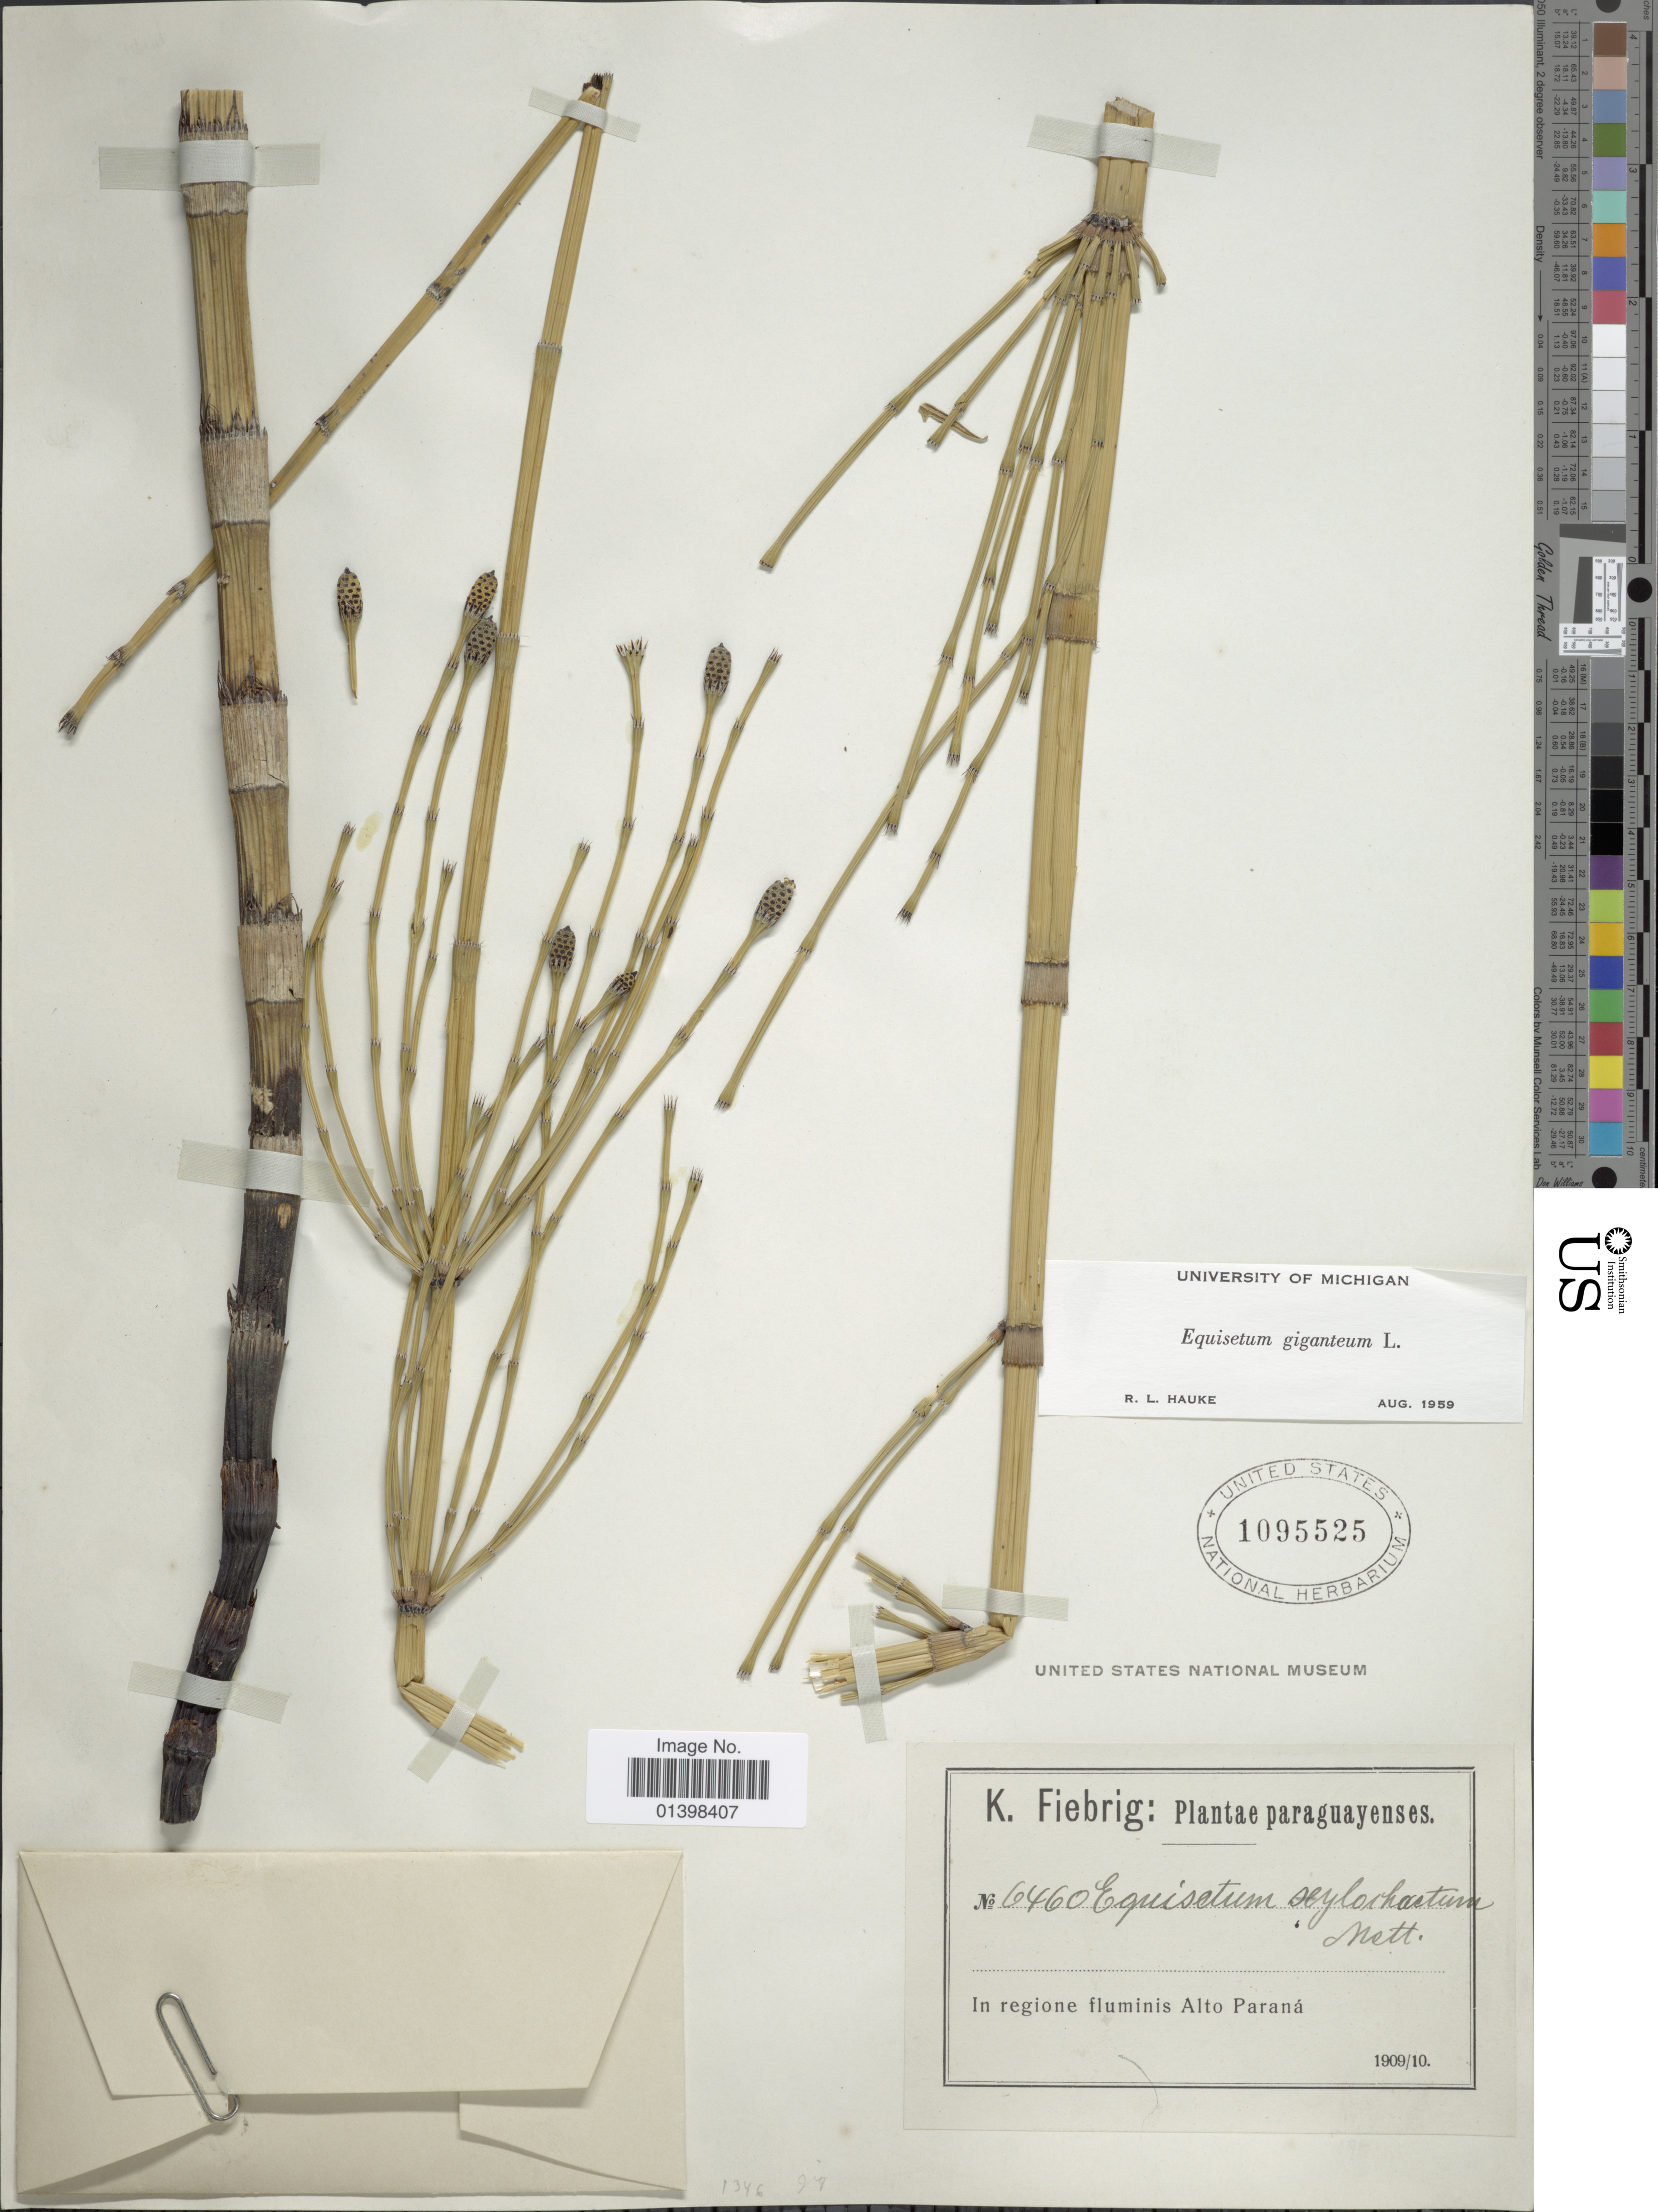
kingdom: Plantae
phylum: Tracheophyta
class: Polypodiopsida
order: Equisetales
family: Equisetaceae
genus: Equisetum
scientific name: Equisetum giganteum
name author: L.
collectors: K. Fiebrig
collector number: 6460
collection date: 1909/1910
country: Paraguay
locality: In regione fluminis Alto Paraná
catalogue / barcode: US 1095525